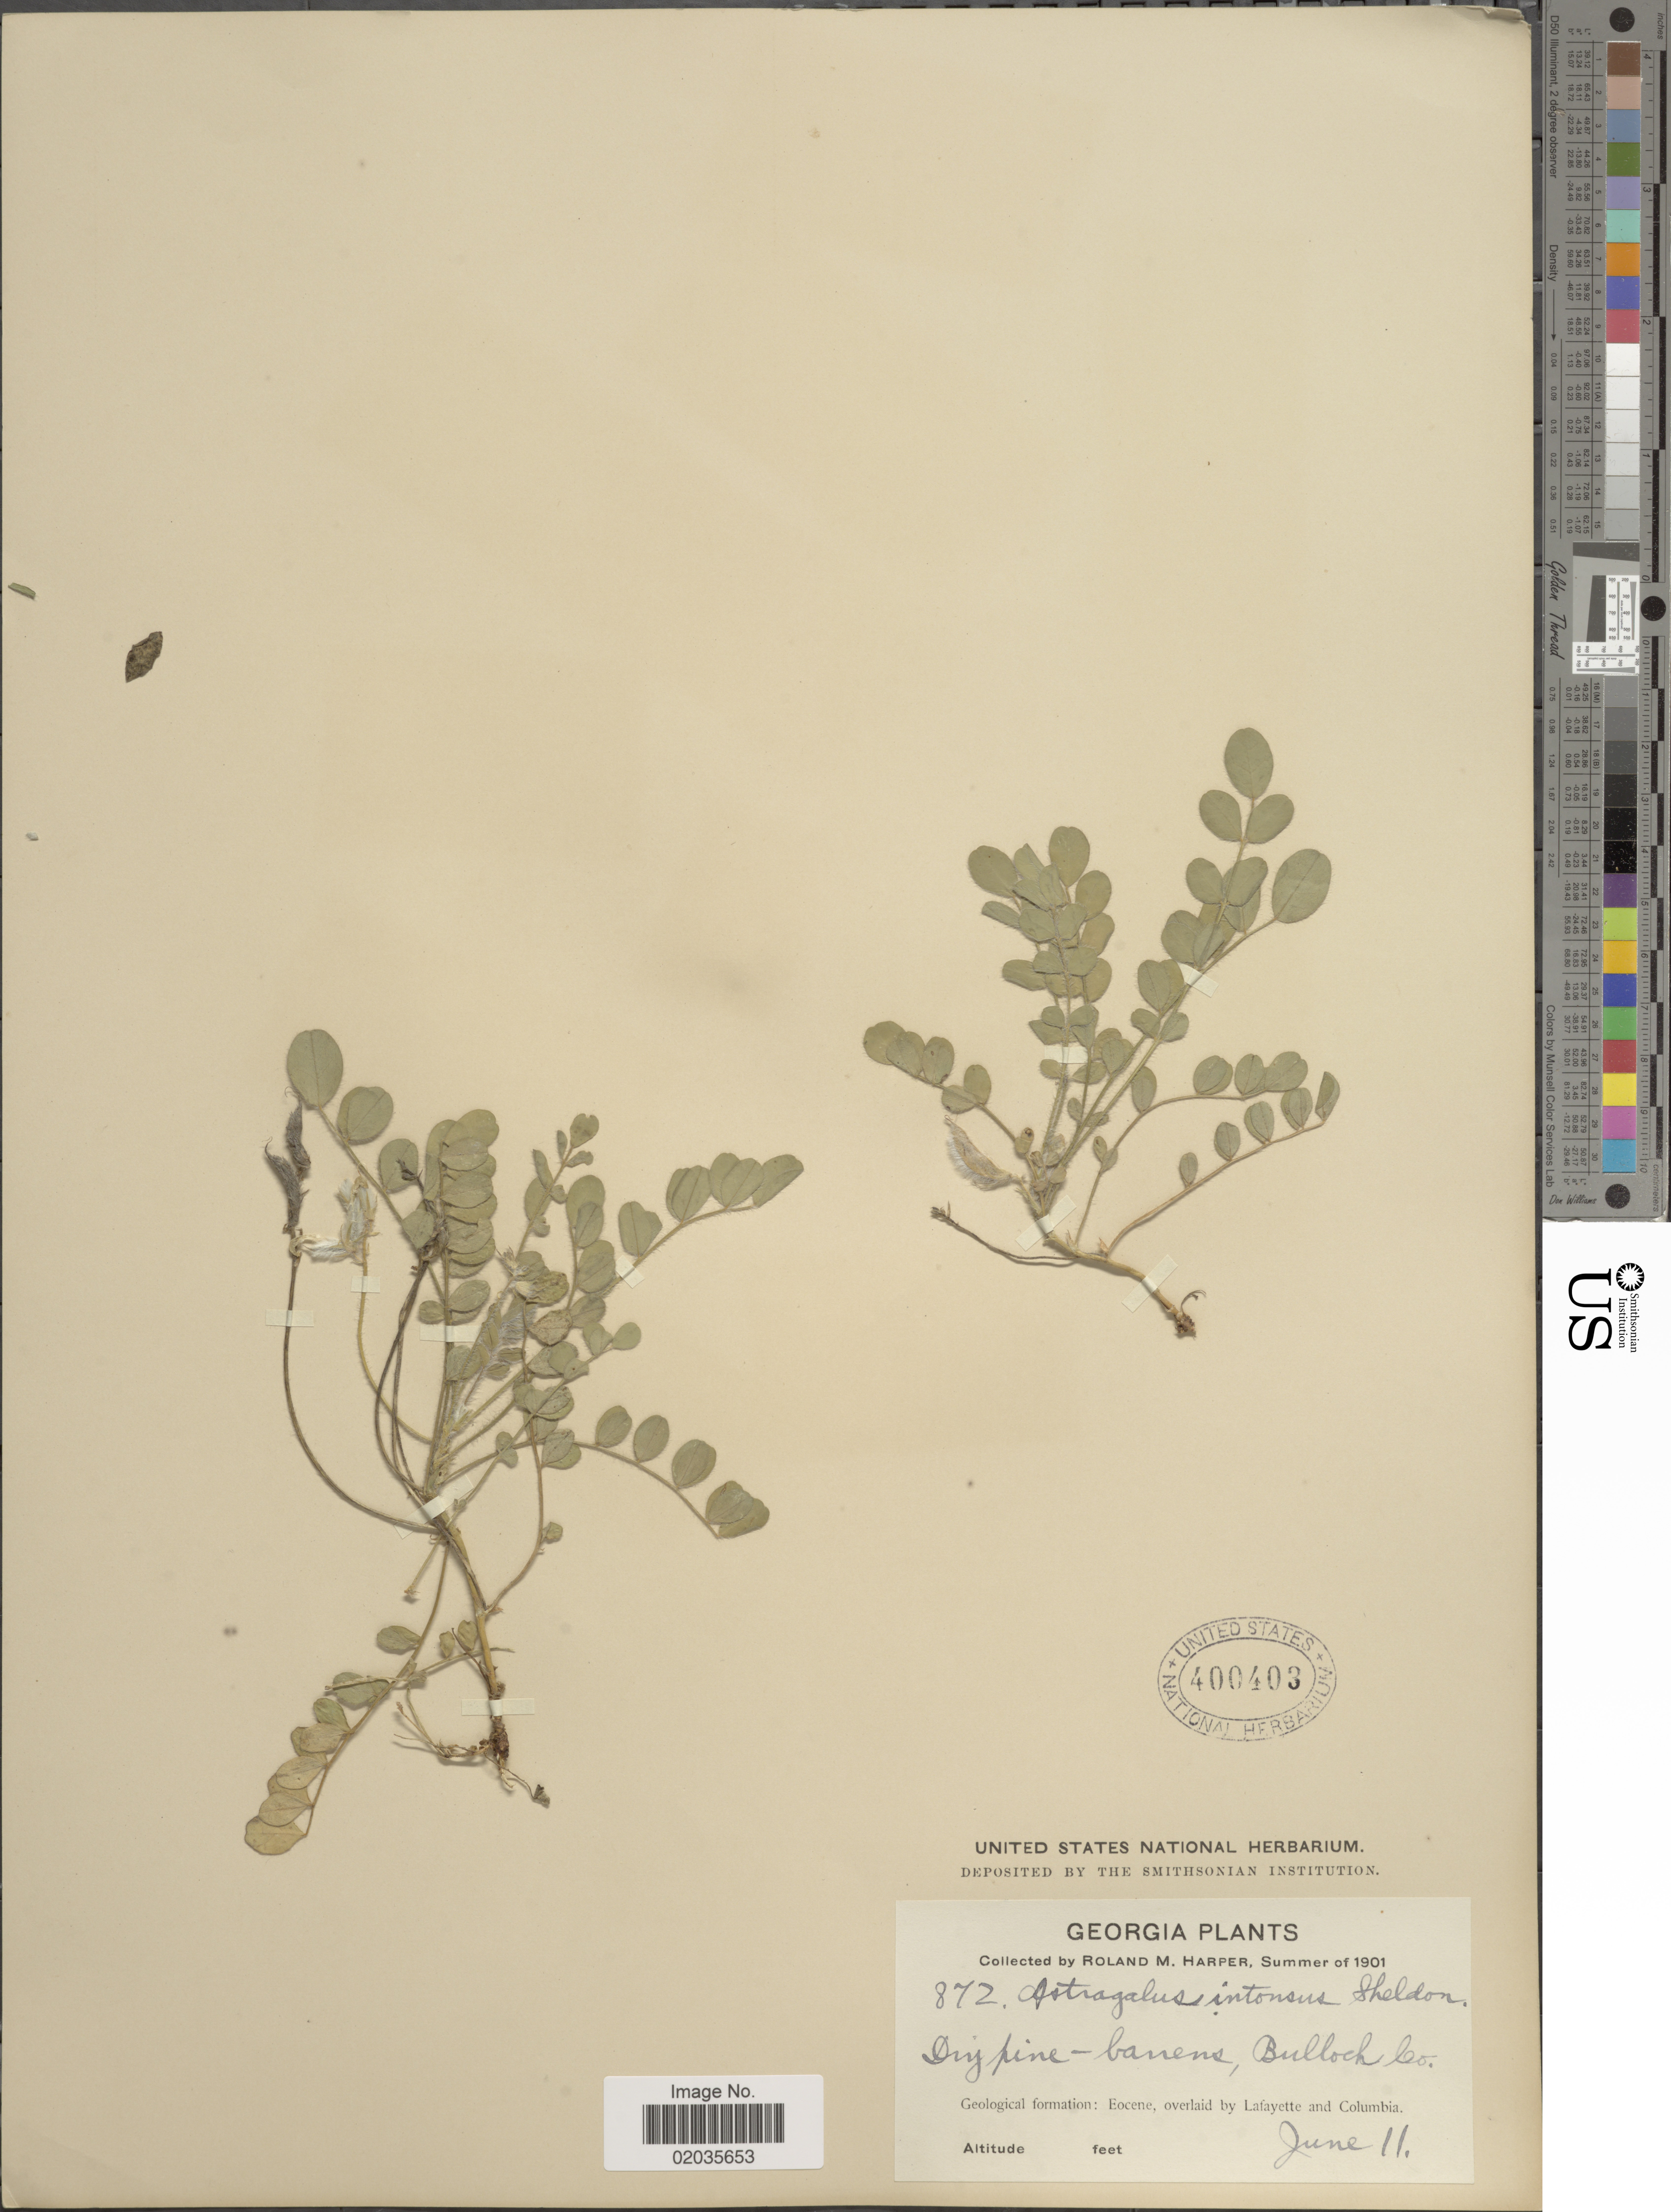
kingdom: Plantae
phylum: Tracheophyta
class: Magnoliopsida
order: Fabales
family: Fabaceae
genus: Astragalus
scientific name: Astragalus villosus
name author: Michx.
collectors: R. M. Harper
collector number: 872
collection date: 1901-06-11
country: United States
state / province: Georgia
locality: Bullock Co.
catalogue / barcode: US 400403